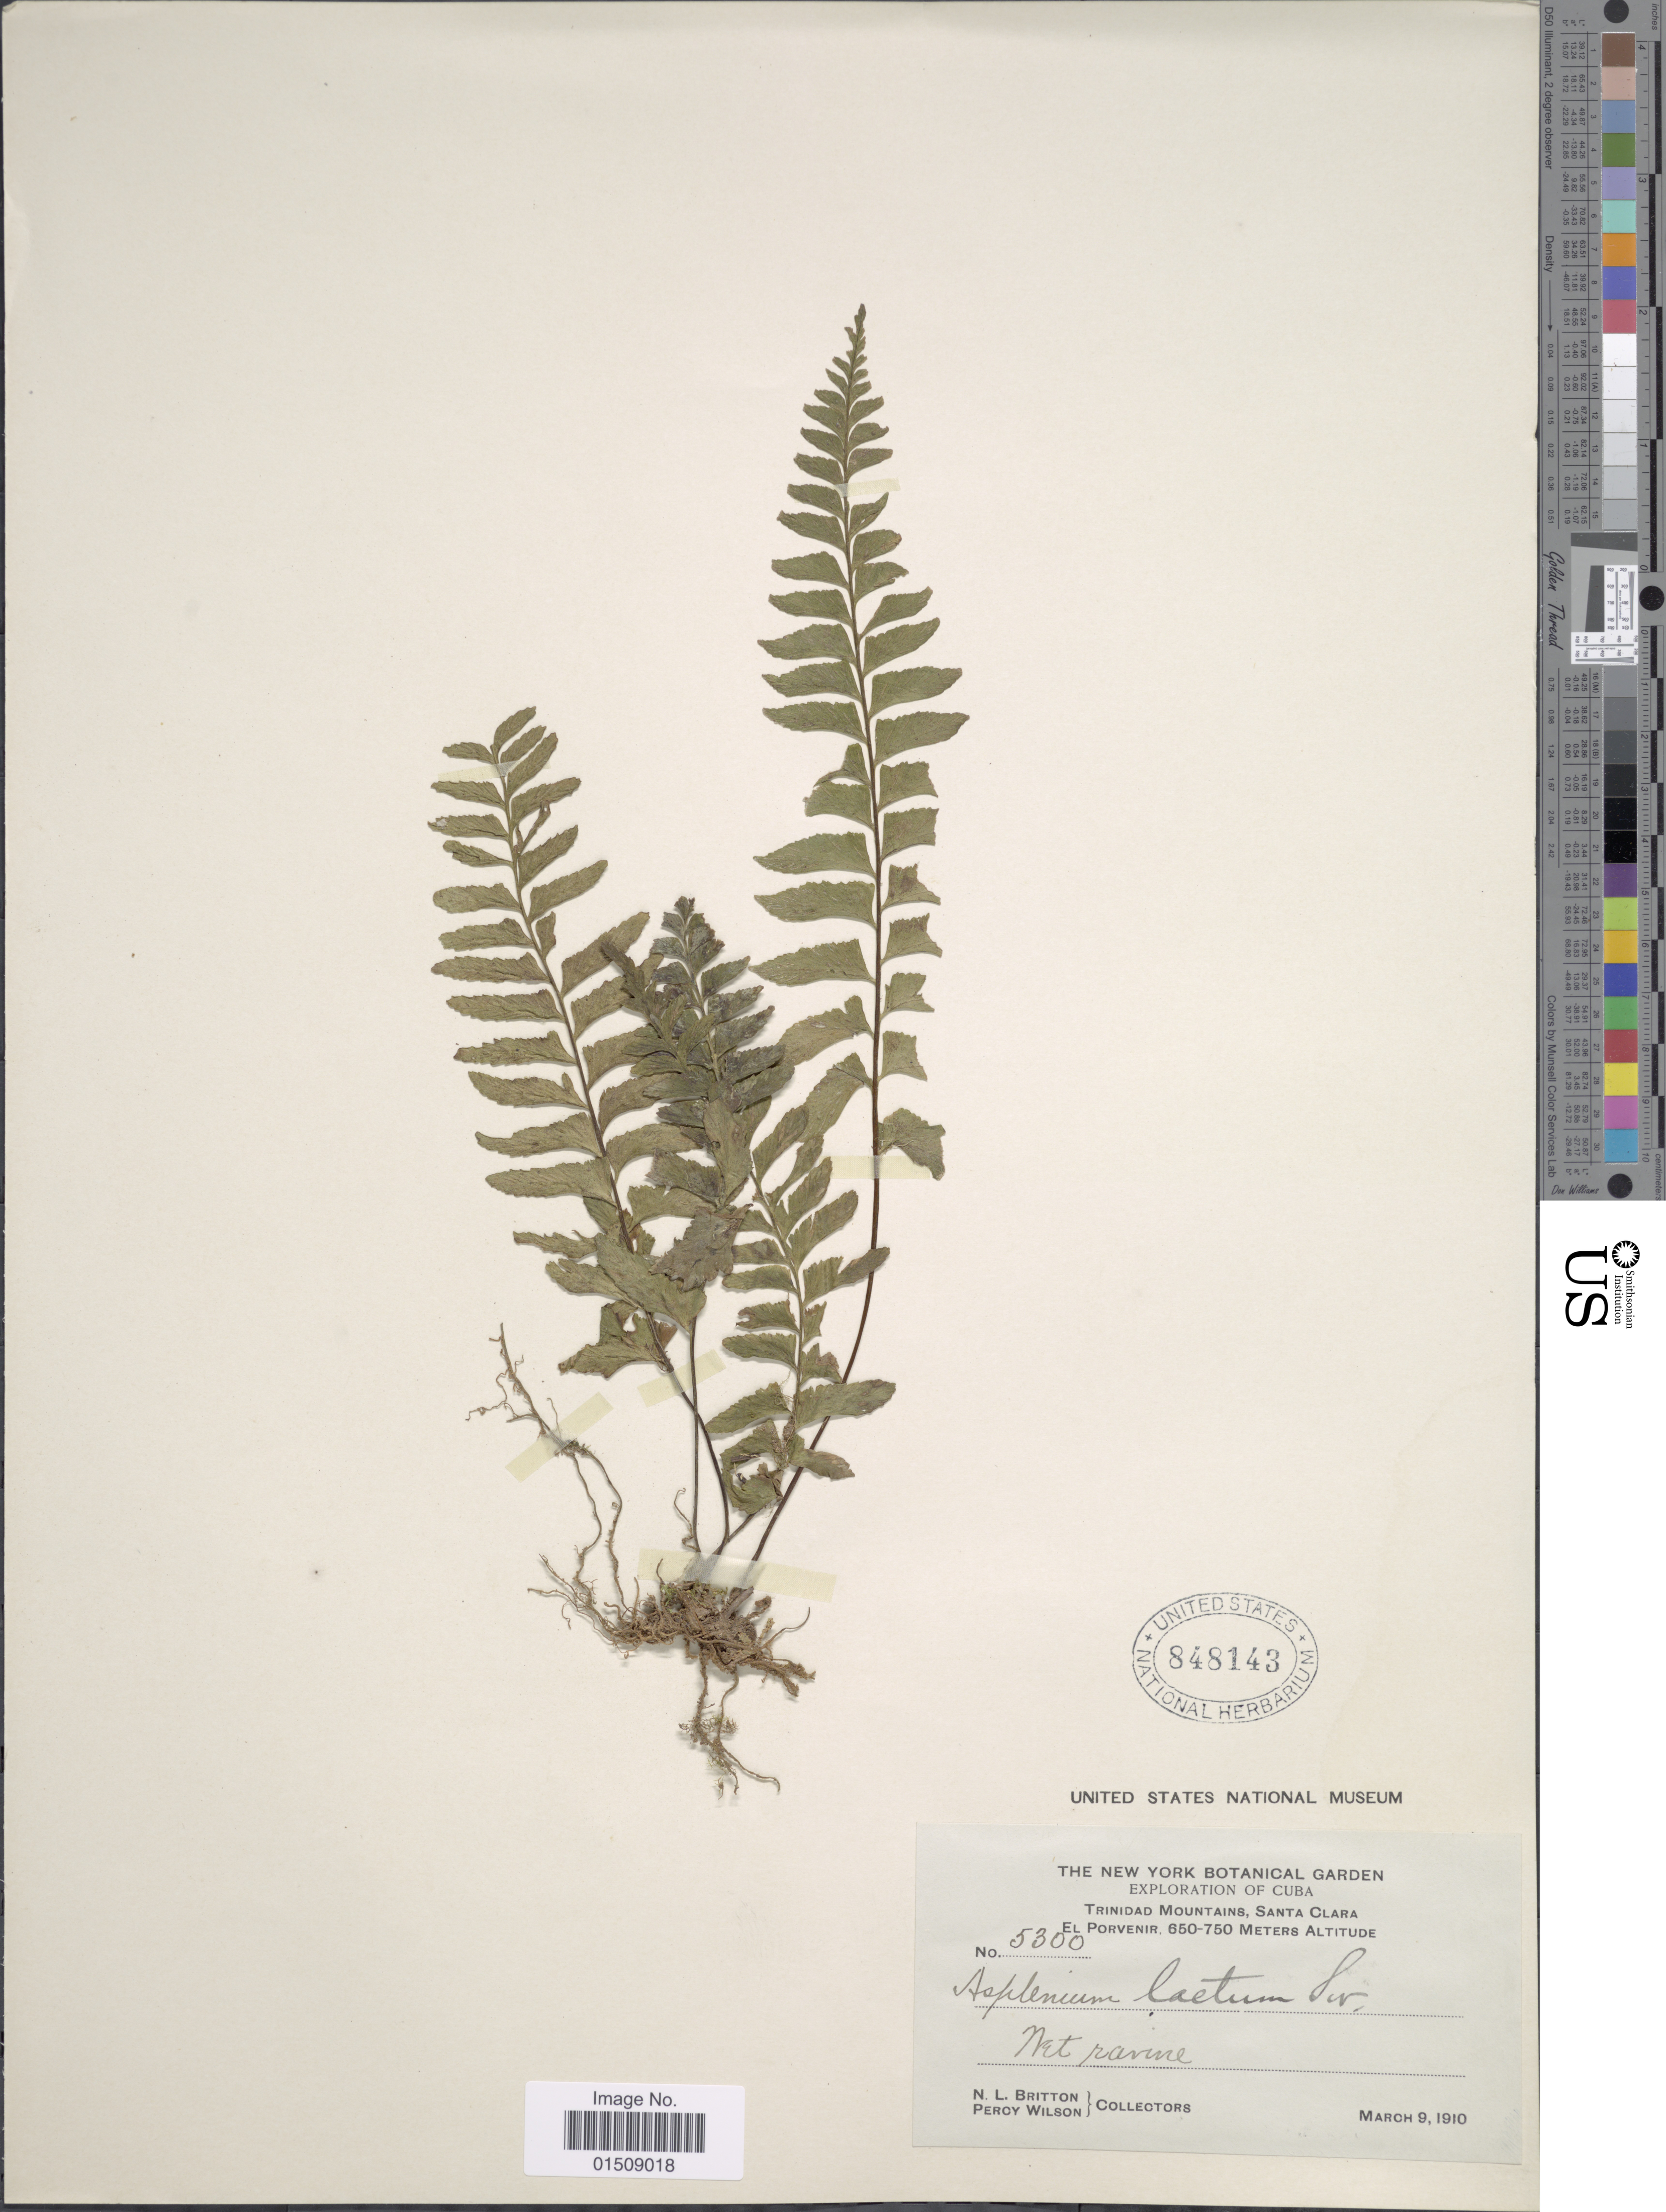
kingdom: Plantae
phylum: Tracheophyta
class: Polypodiopsida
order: Polypodiales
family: Aspleniaceae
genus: Asplenium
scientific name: Asplenium laetum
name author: Sw.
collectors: N. Britton & P. Wilson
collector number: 5300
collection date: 1910-03-09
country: Cuba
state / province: Las Villas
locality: Trinidad Mountains, Santa Clara, El Porvenir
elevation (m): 650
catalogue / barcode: US 848143